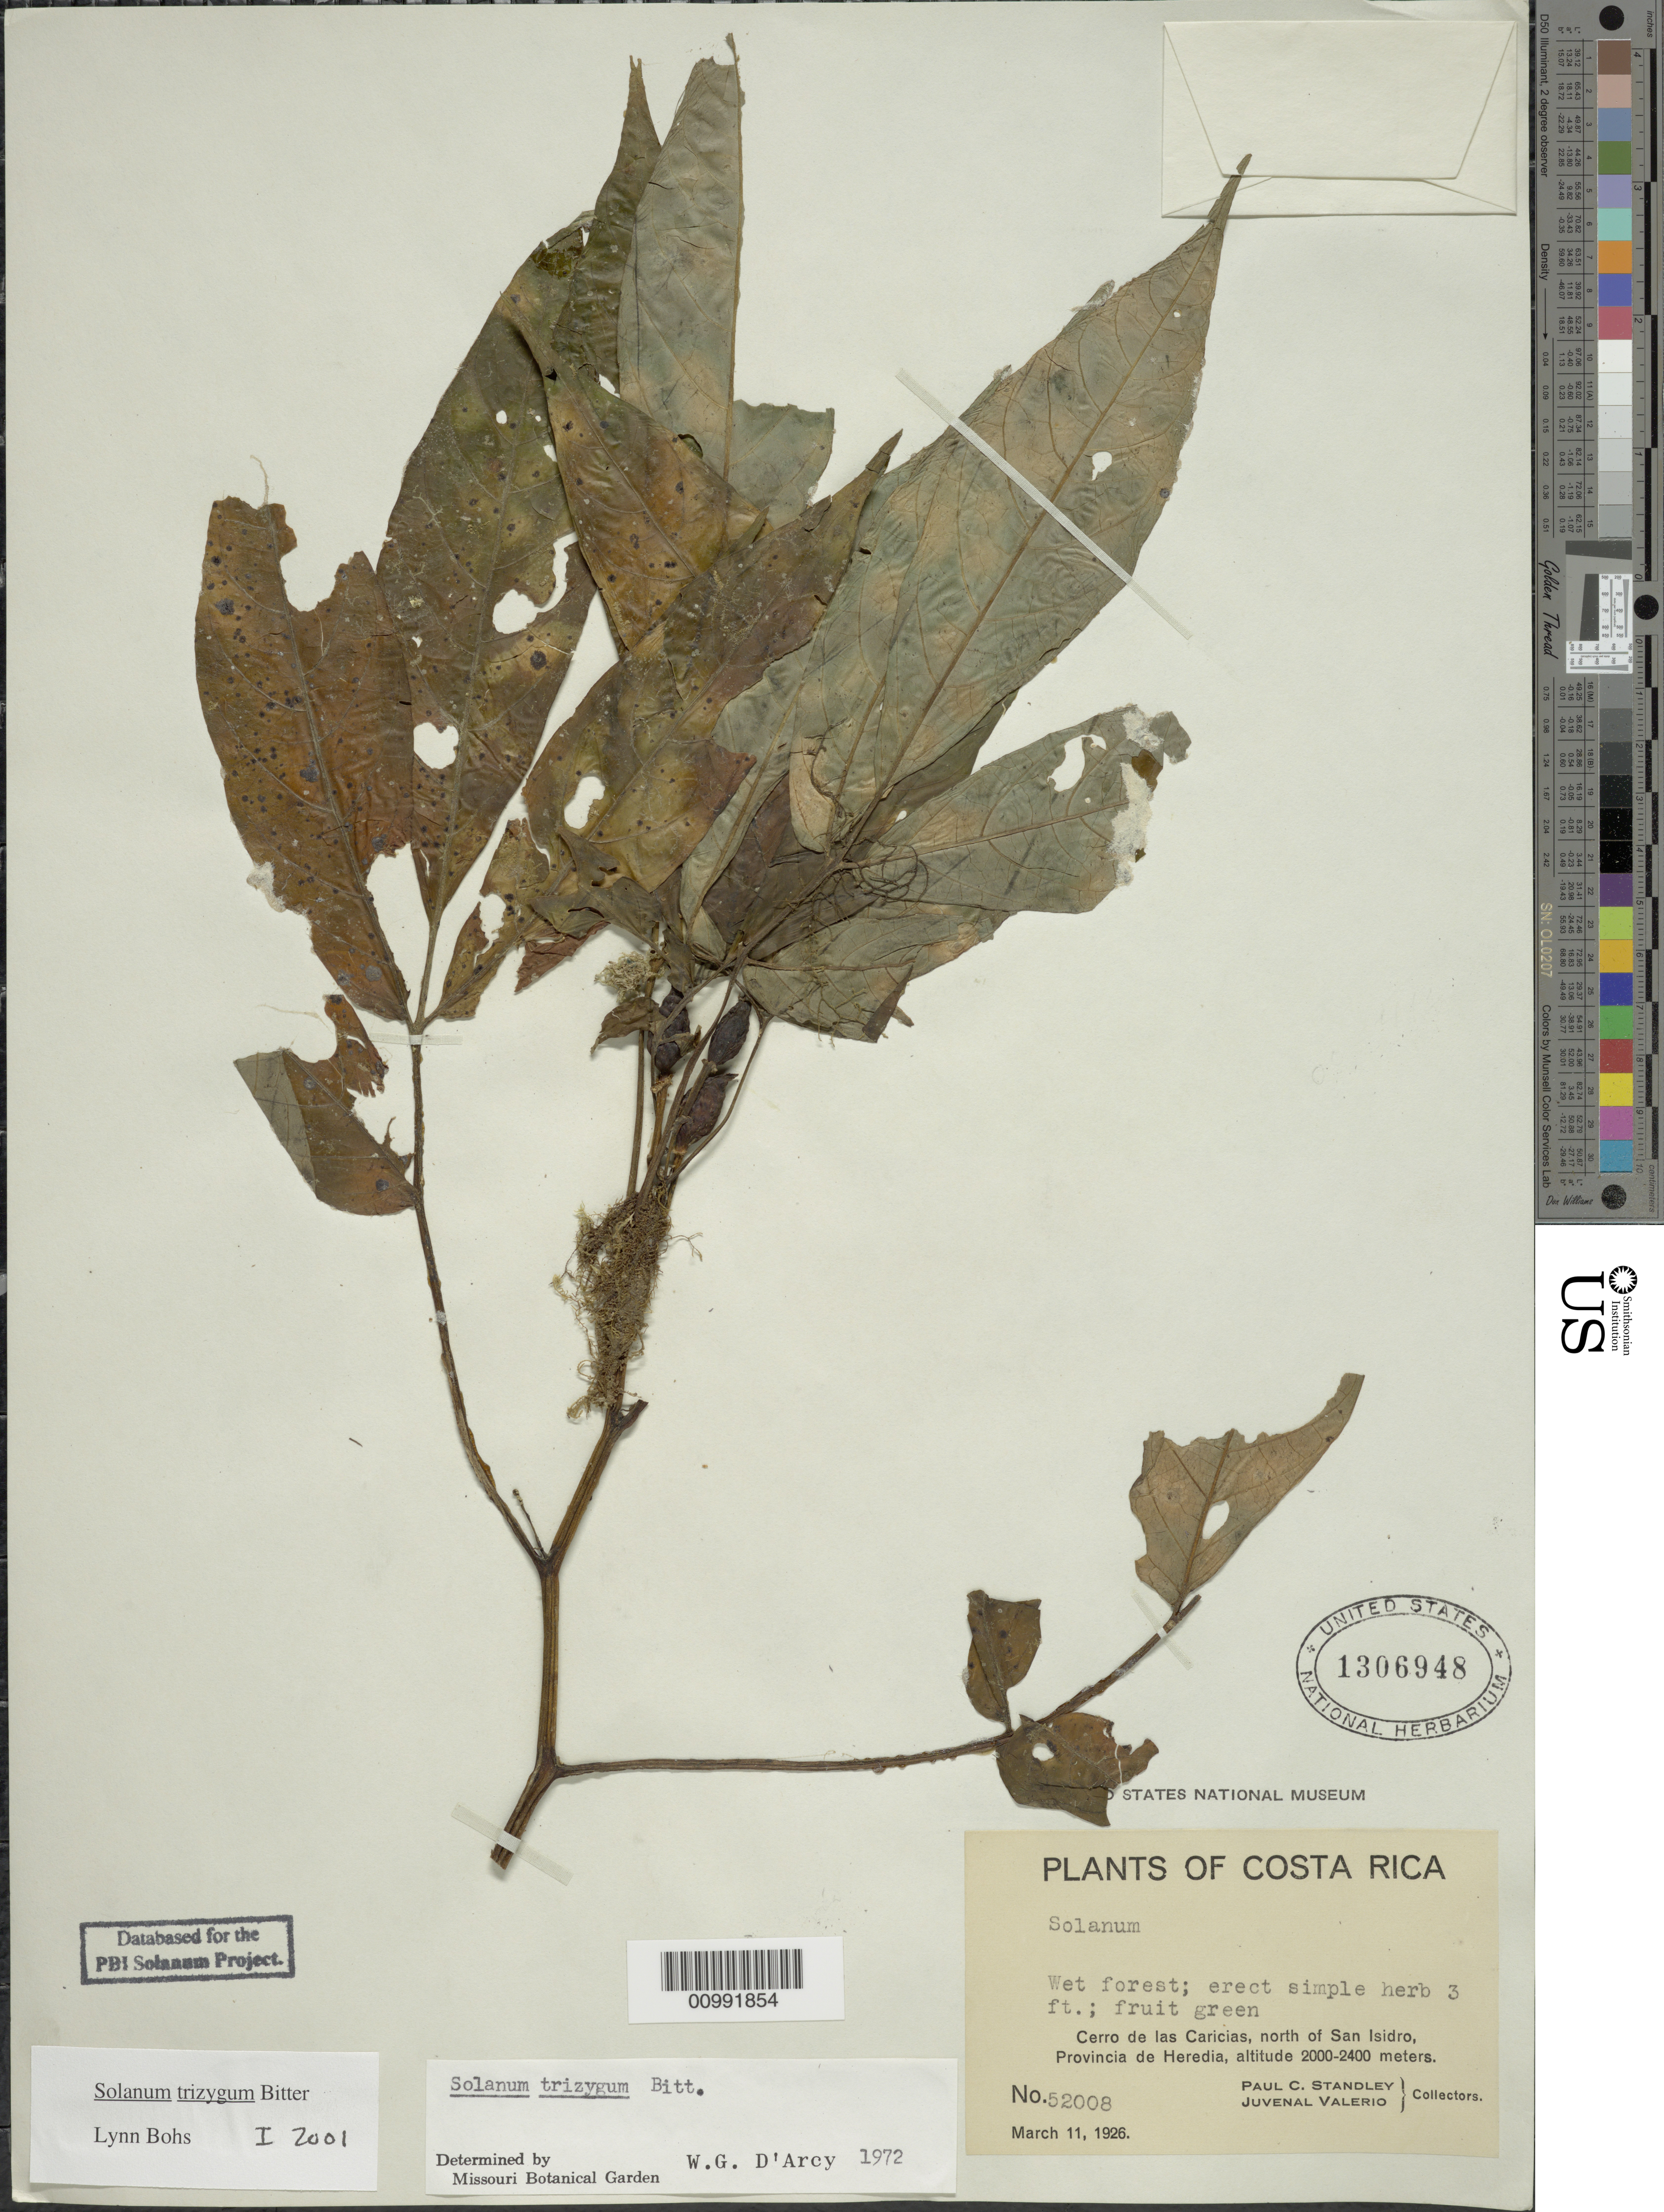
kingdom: Plantae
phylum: Tracheophyta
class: Magnoliopsida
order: Solanales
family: Solanaceae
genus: Solanum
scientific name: Solanum trizygum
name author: Bitter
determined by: Bohs, L. A.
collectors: P. C. Standley & J. Valerio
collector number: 52008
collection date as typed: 11 Mar 1926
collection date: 1926-03-11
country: Costa Rica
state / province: Heredia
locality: Cerro de las Caricias, north of San Isidro.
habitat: Wet forest.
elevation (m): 2000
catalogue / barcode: US 1306948